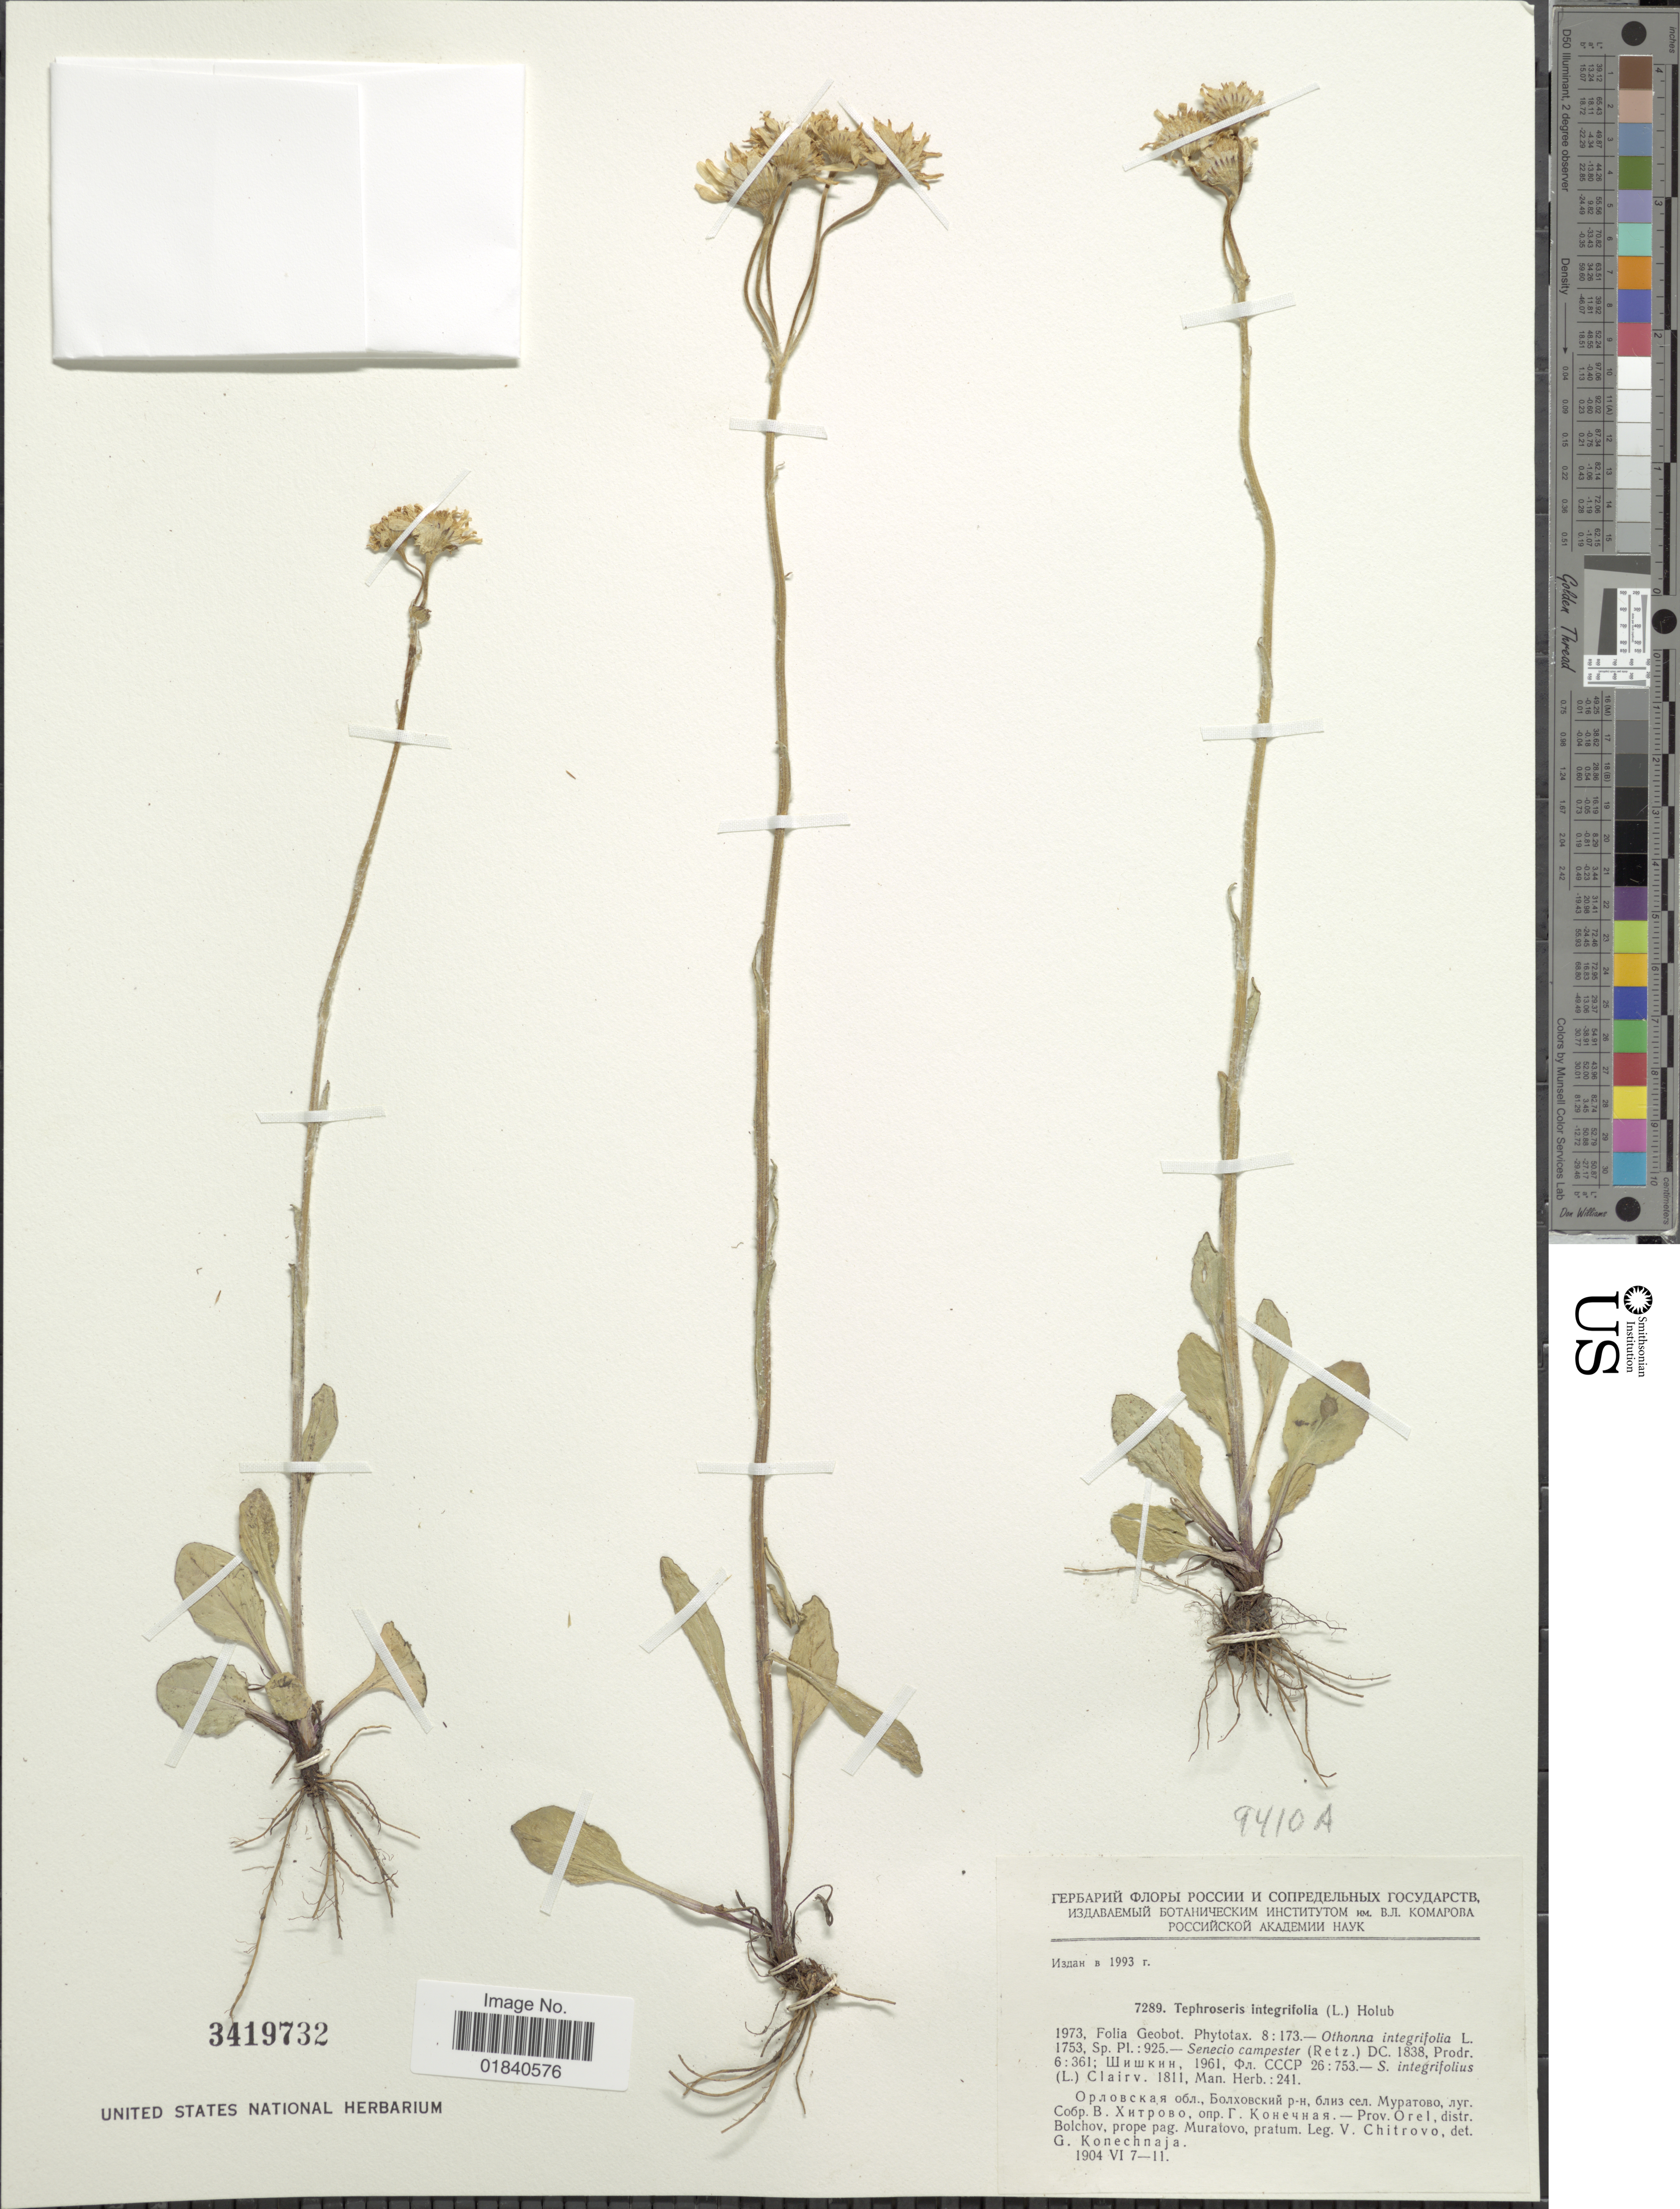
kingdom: Plantae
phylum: Tracheophyta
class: Magnoliopsida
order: Asterales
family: Asteraceae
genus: Tephroseris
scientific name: Tephroseris integrifolia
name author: (L.) Holub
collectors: V. Chitrovo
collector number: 7289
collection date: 1904-06-07/1904-06-11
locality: Prov. Orel, distr. Bolchov, prope pag. Muratovo, pratum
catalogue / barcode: US 3419732